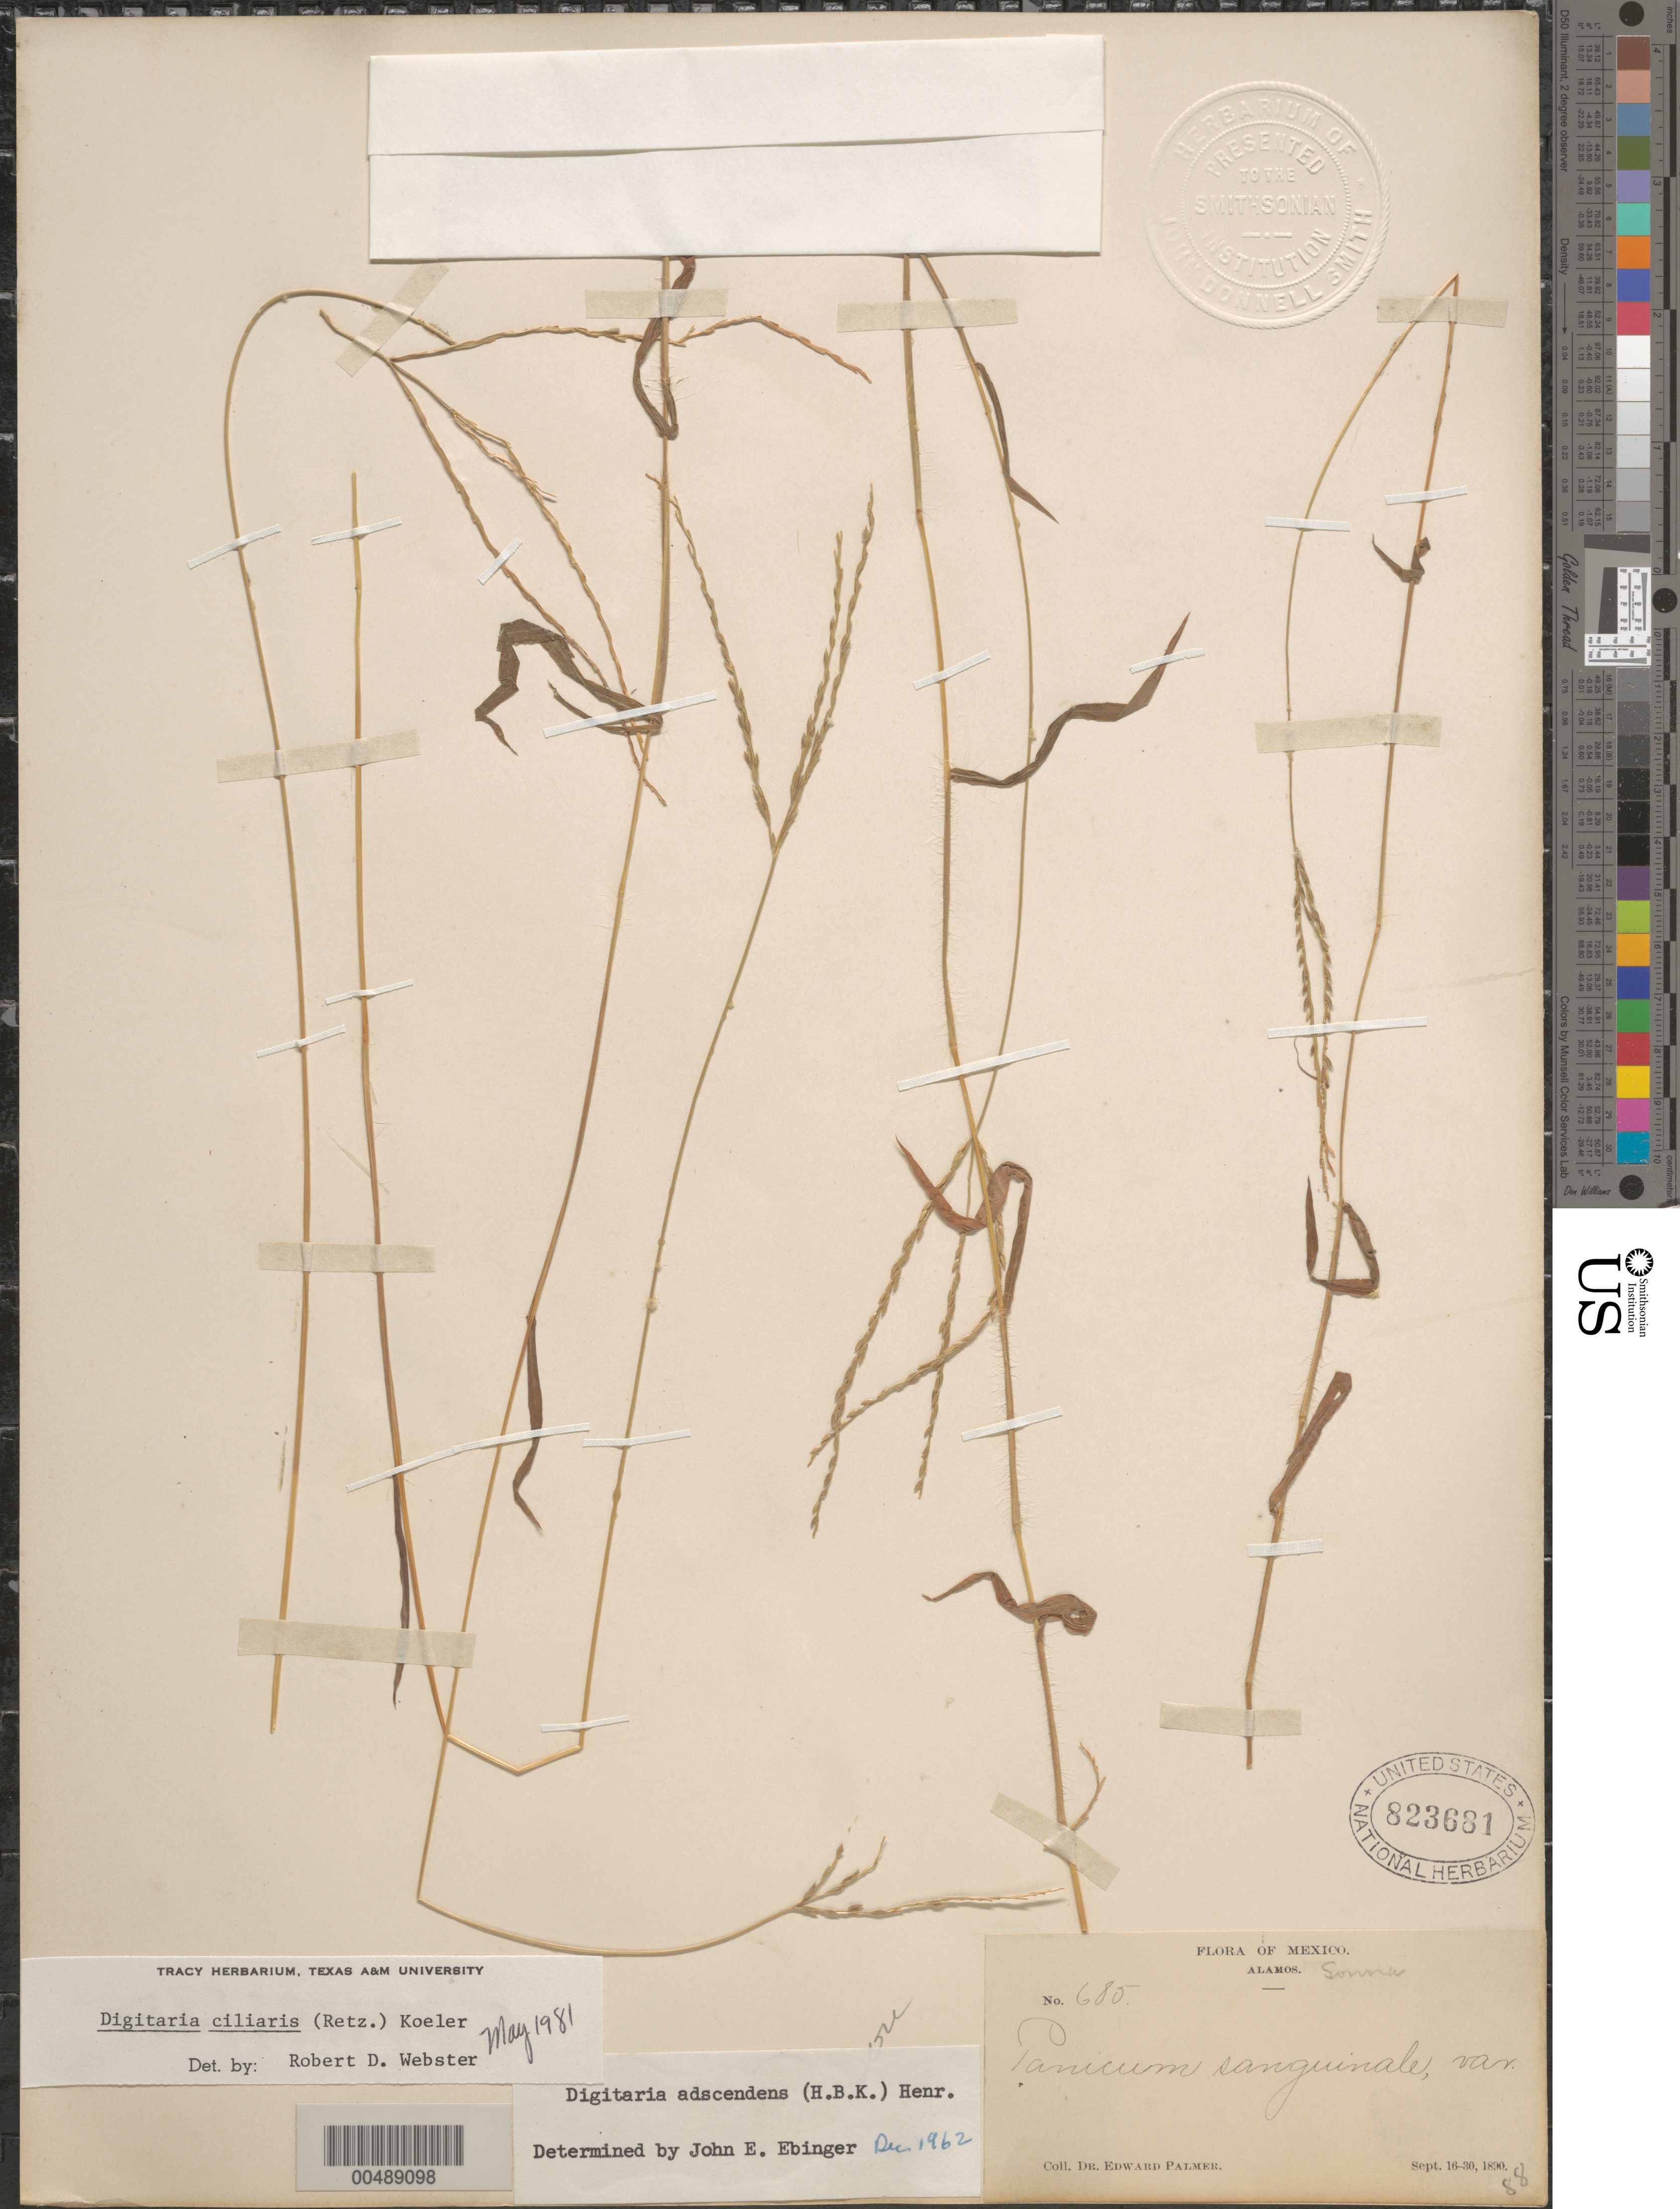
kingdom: Plantae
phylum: Tracheophyta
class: Liliopsida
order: Poales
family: Poaceae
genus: Digitaria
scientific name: Digitaria ciliaris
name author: (Retz.) Koeler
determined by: Webster, Robert D.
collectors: E. Palmer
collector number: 685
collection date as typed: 16 Sep 1890 to 30 Sep 1890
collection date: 1890-09-16/1890-09-30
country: Mexico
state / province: Sonora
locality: Alamos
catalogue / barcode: US 823681